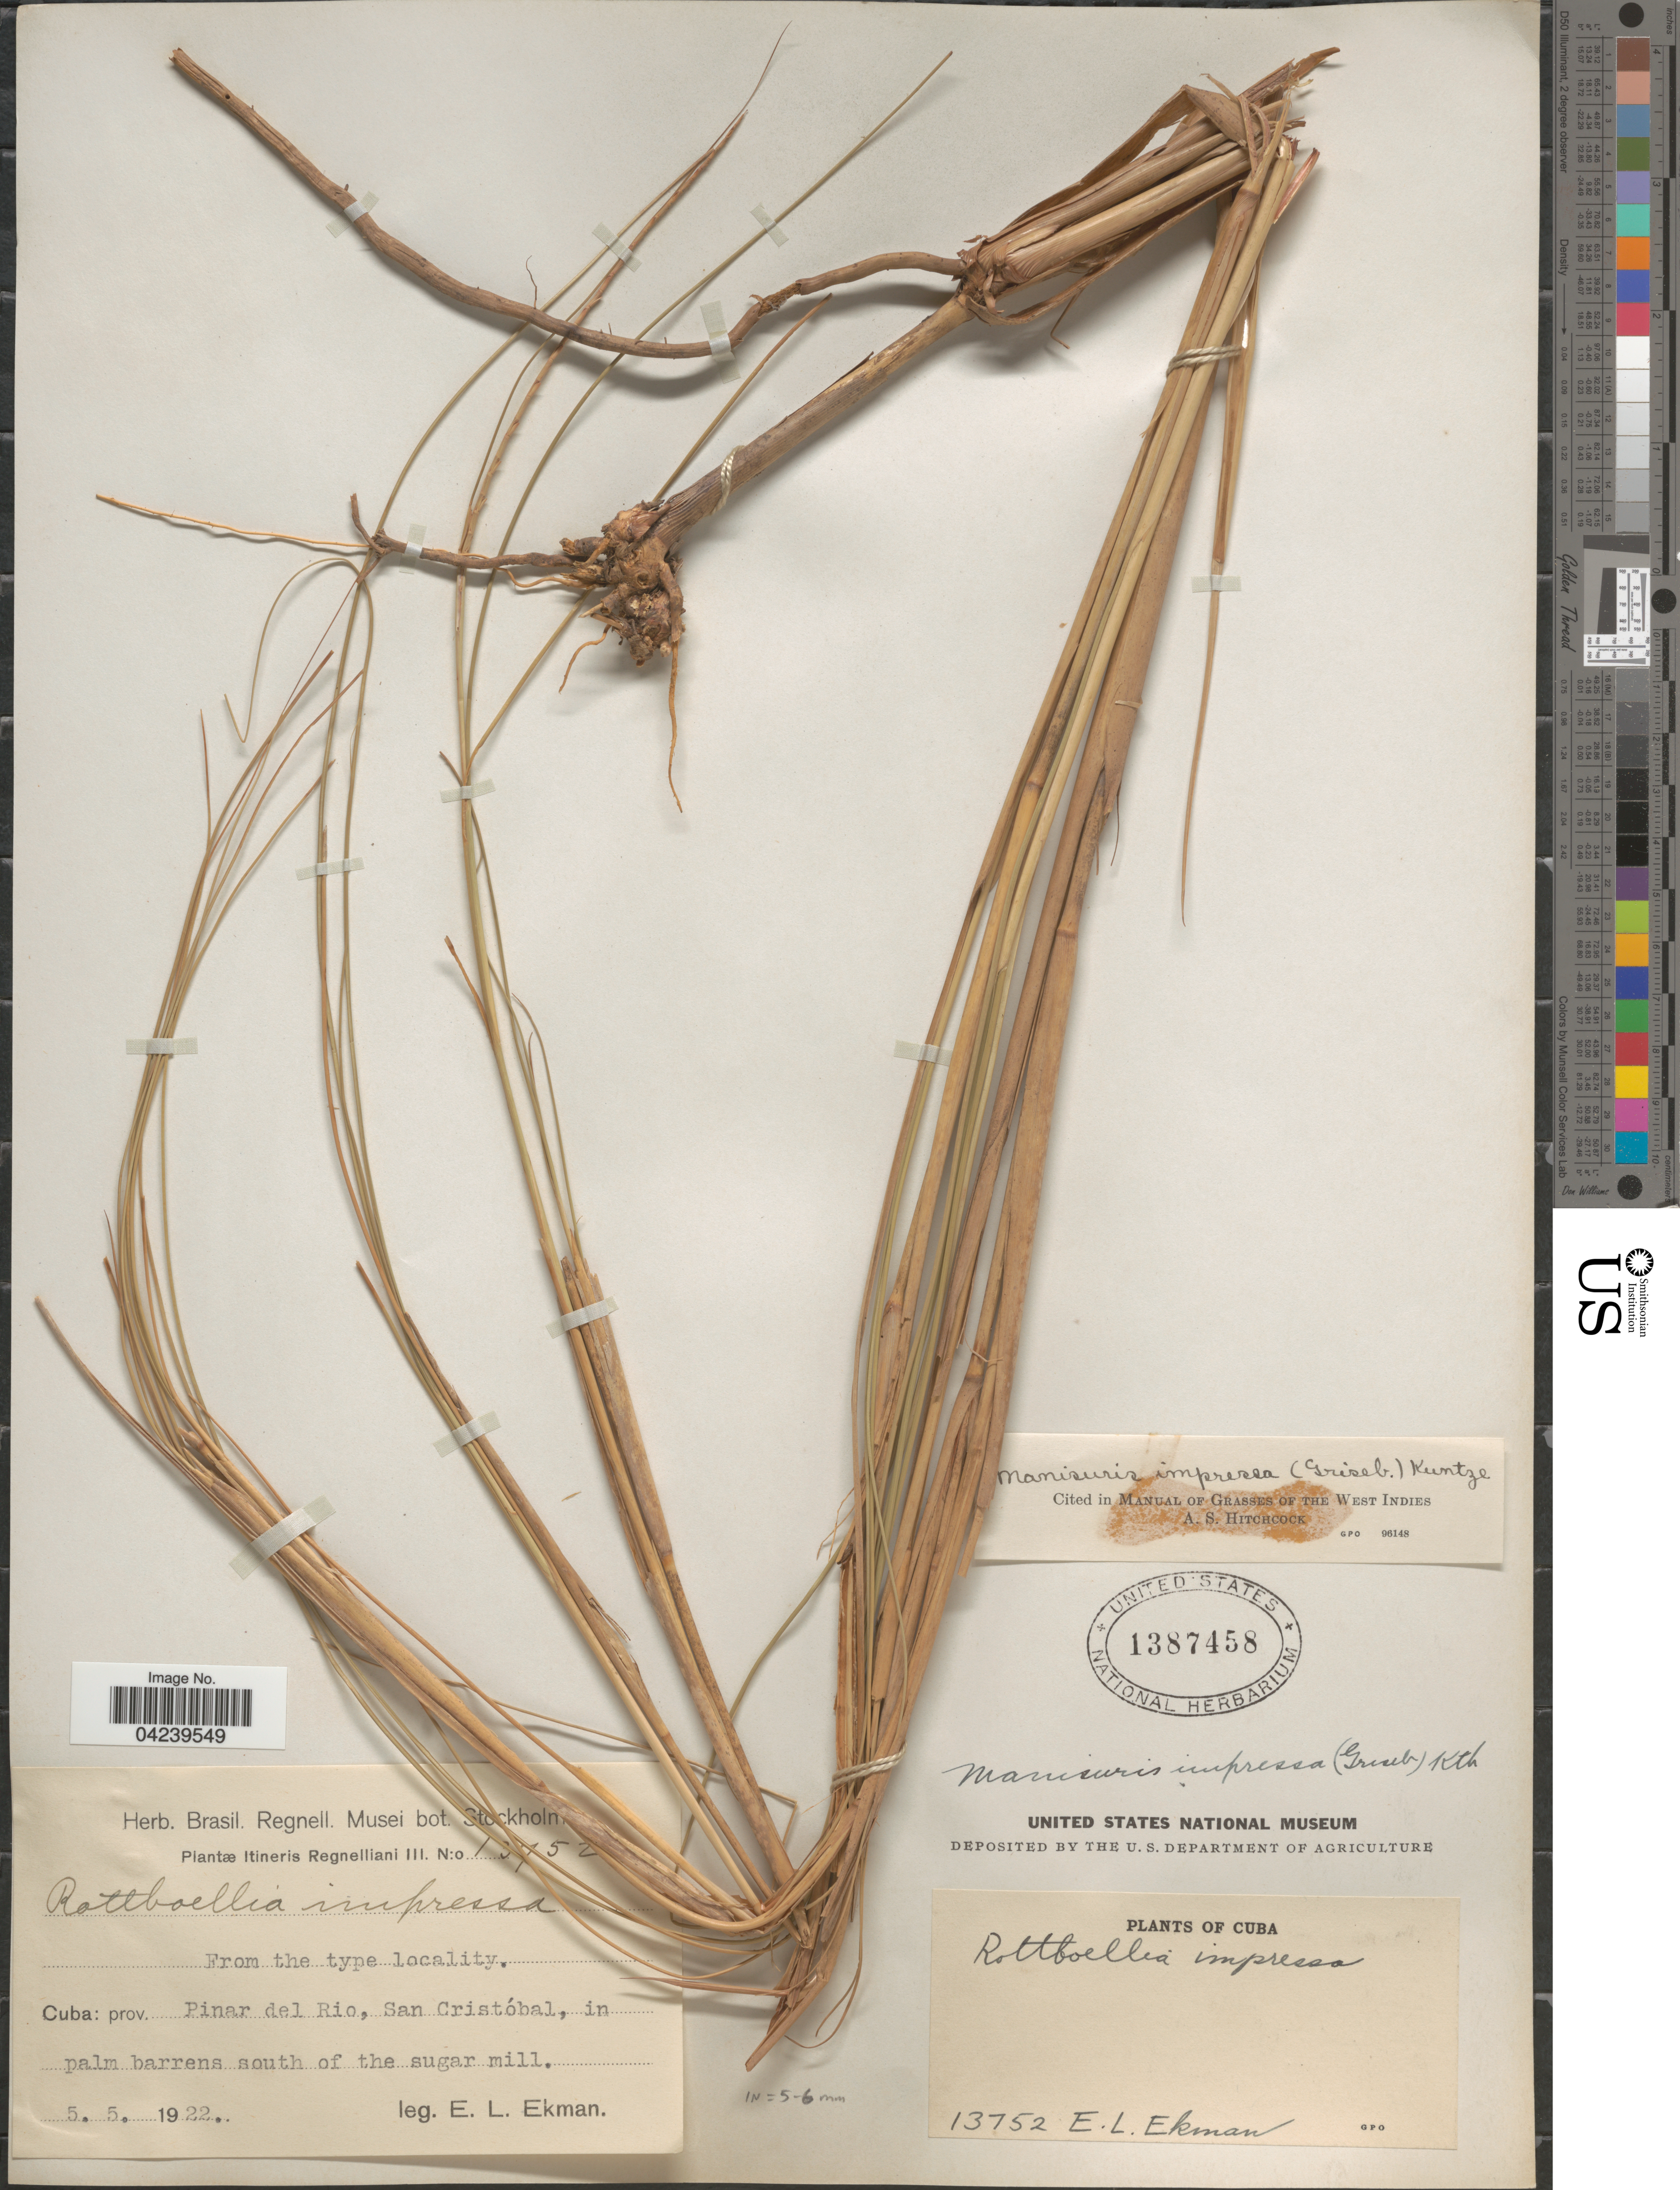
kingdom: Plantae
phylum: Tracheophyta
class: Liliopsida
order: Poales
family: Poaceae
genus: Rhytachne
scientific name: Rhytachne sp.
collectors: E. L. Ekman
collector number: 13752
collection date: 1922-05-05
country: Cuba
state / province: Pinar del Río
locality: Itineris Regnalliani III. Prov. Pinar del Rio, San Cristóbal, in palm barrens south of the sugar mill.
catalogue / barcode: US 1387458